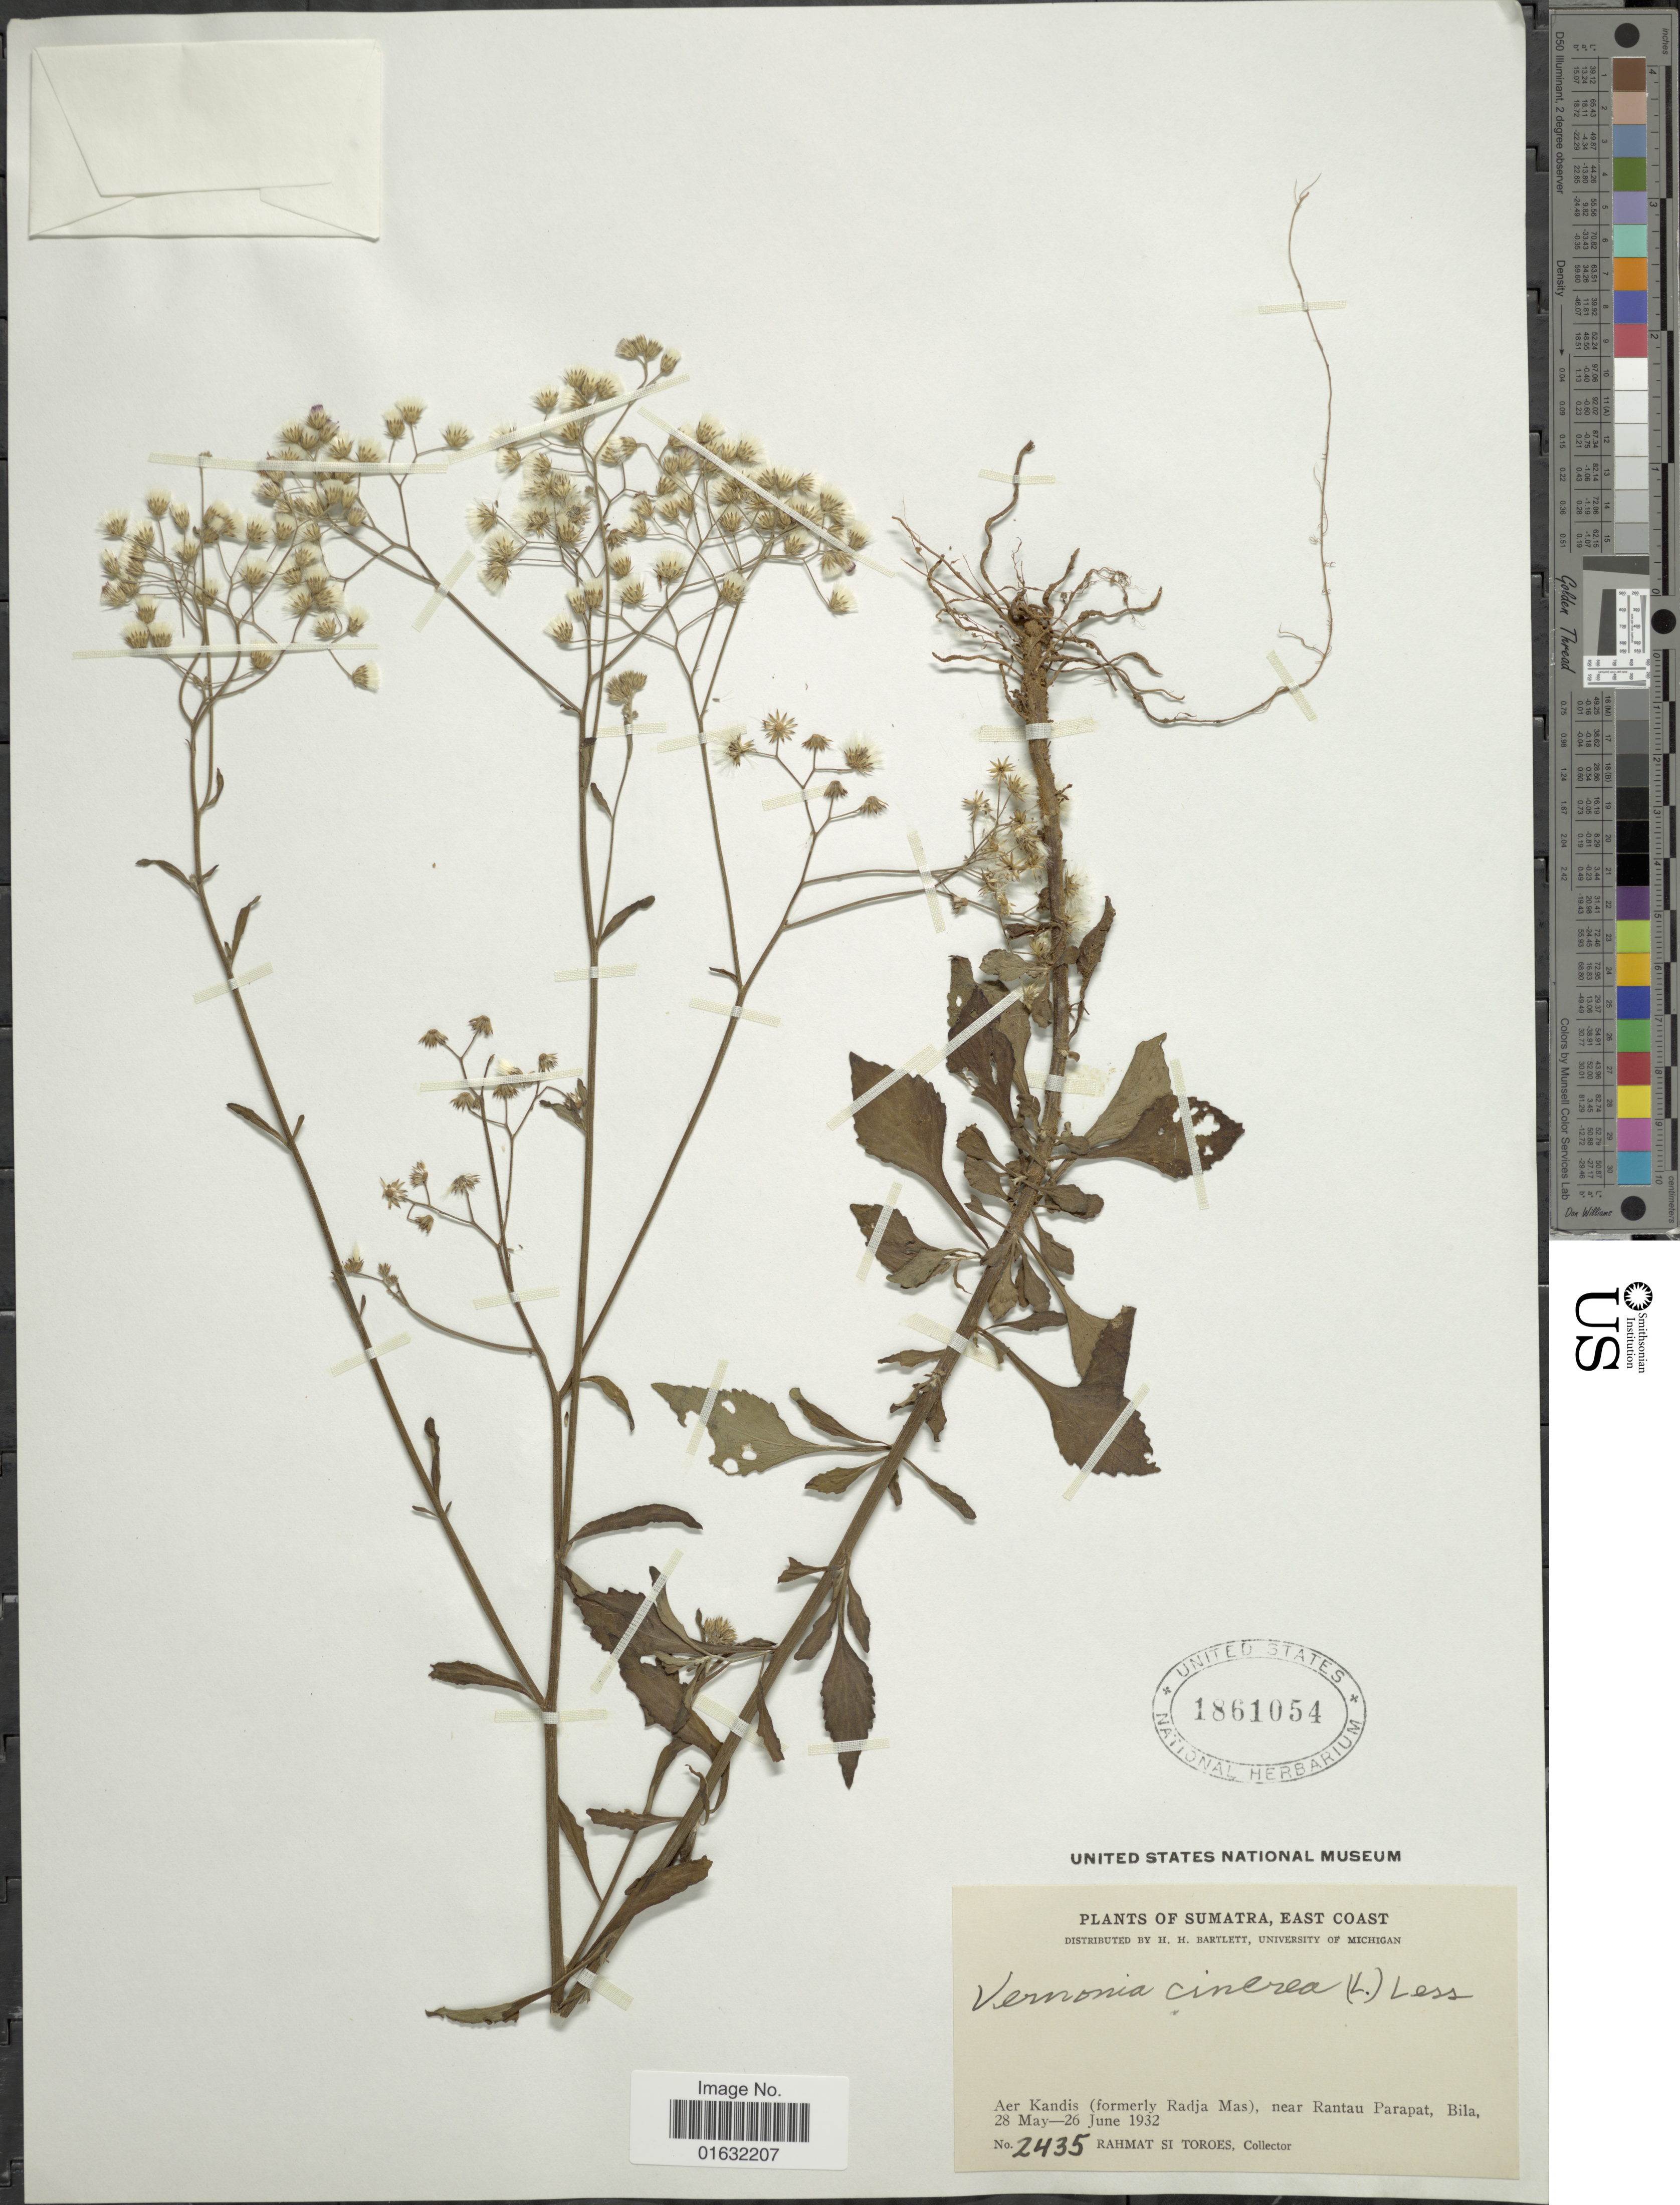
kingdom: Plantae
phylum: Tracheophyta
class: Magnoliopsida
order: Asterales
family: Asteraceae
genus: Cyanthillium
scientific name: Cyanthillium cinereum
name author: (L.) H. Rob.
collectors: Rahmat Si Boeea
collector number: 2435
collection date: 1932-05-28/1932-06-26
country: Indonesia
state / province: Sumatra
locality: East Coast, Aer Kandis (formerly Radja Mas), near Rantau Parapat, Bila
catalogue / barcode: US 1861054